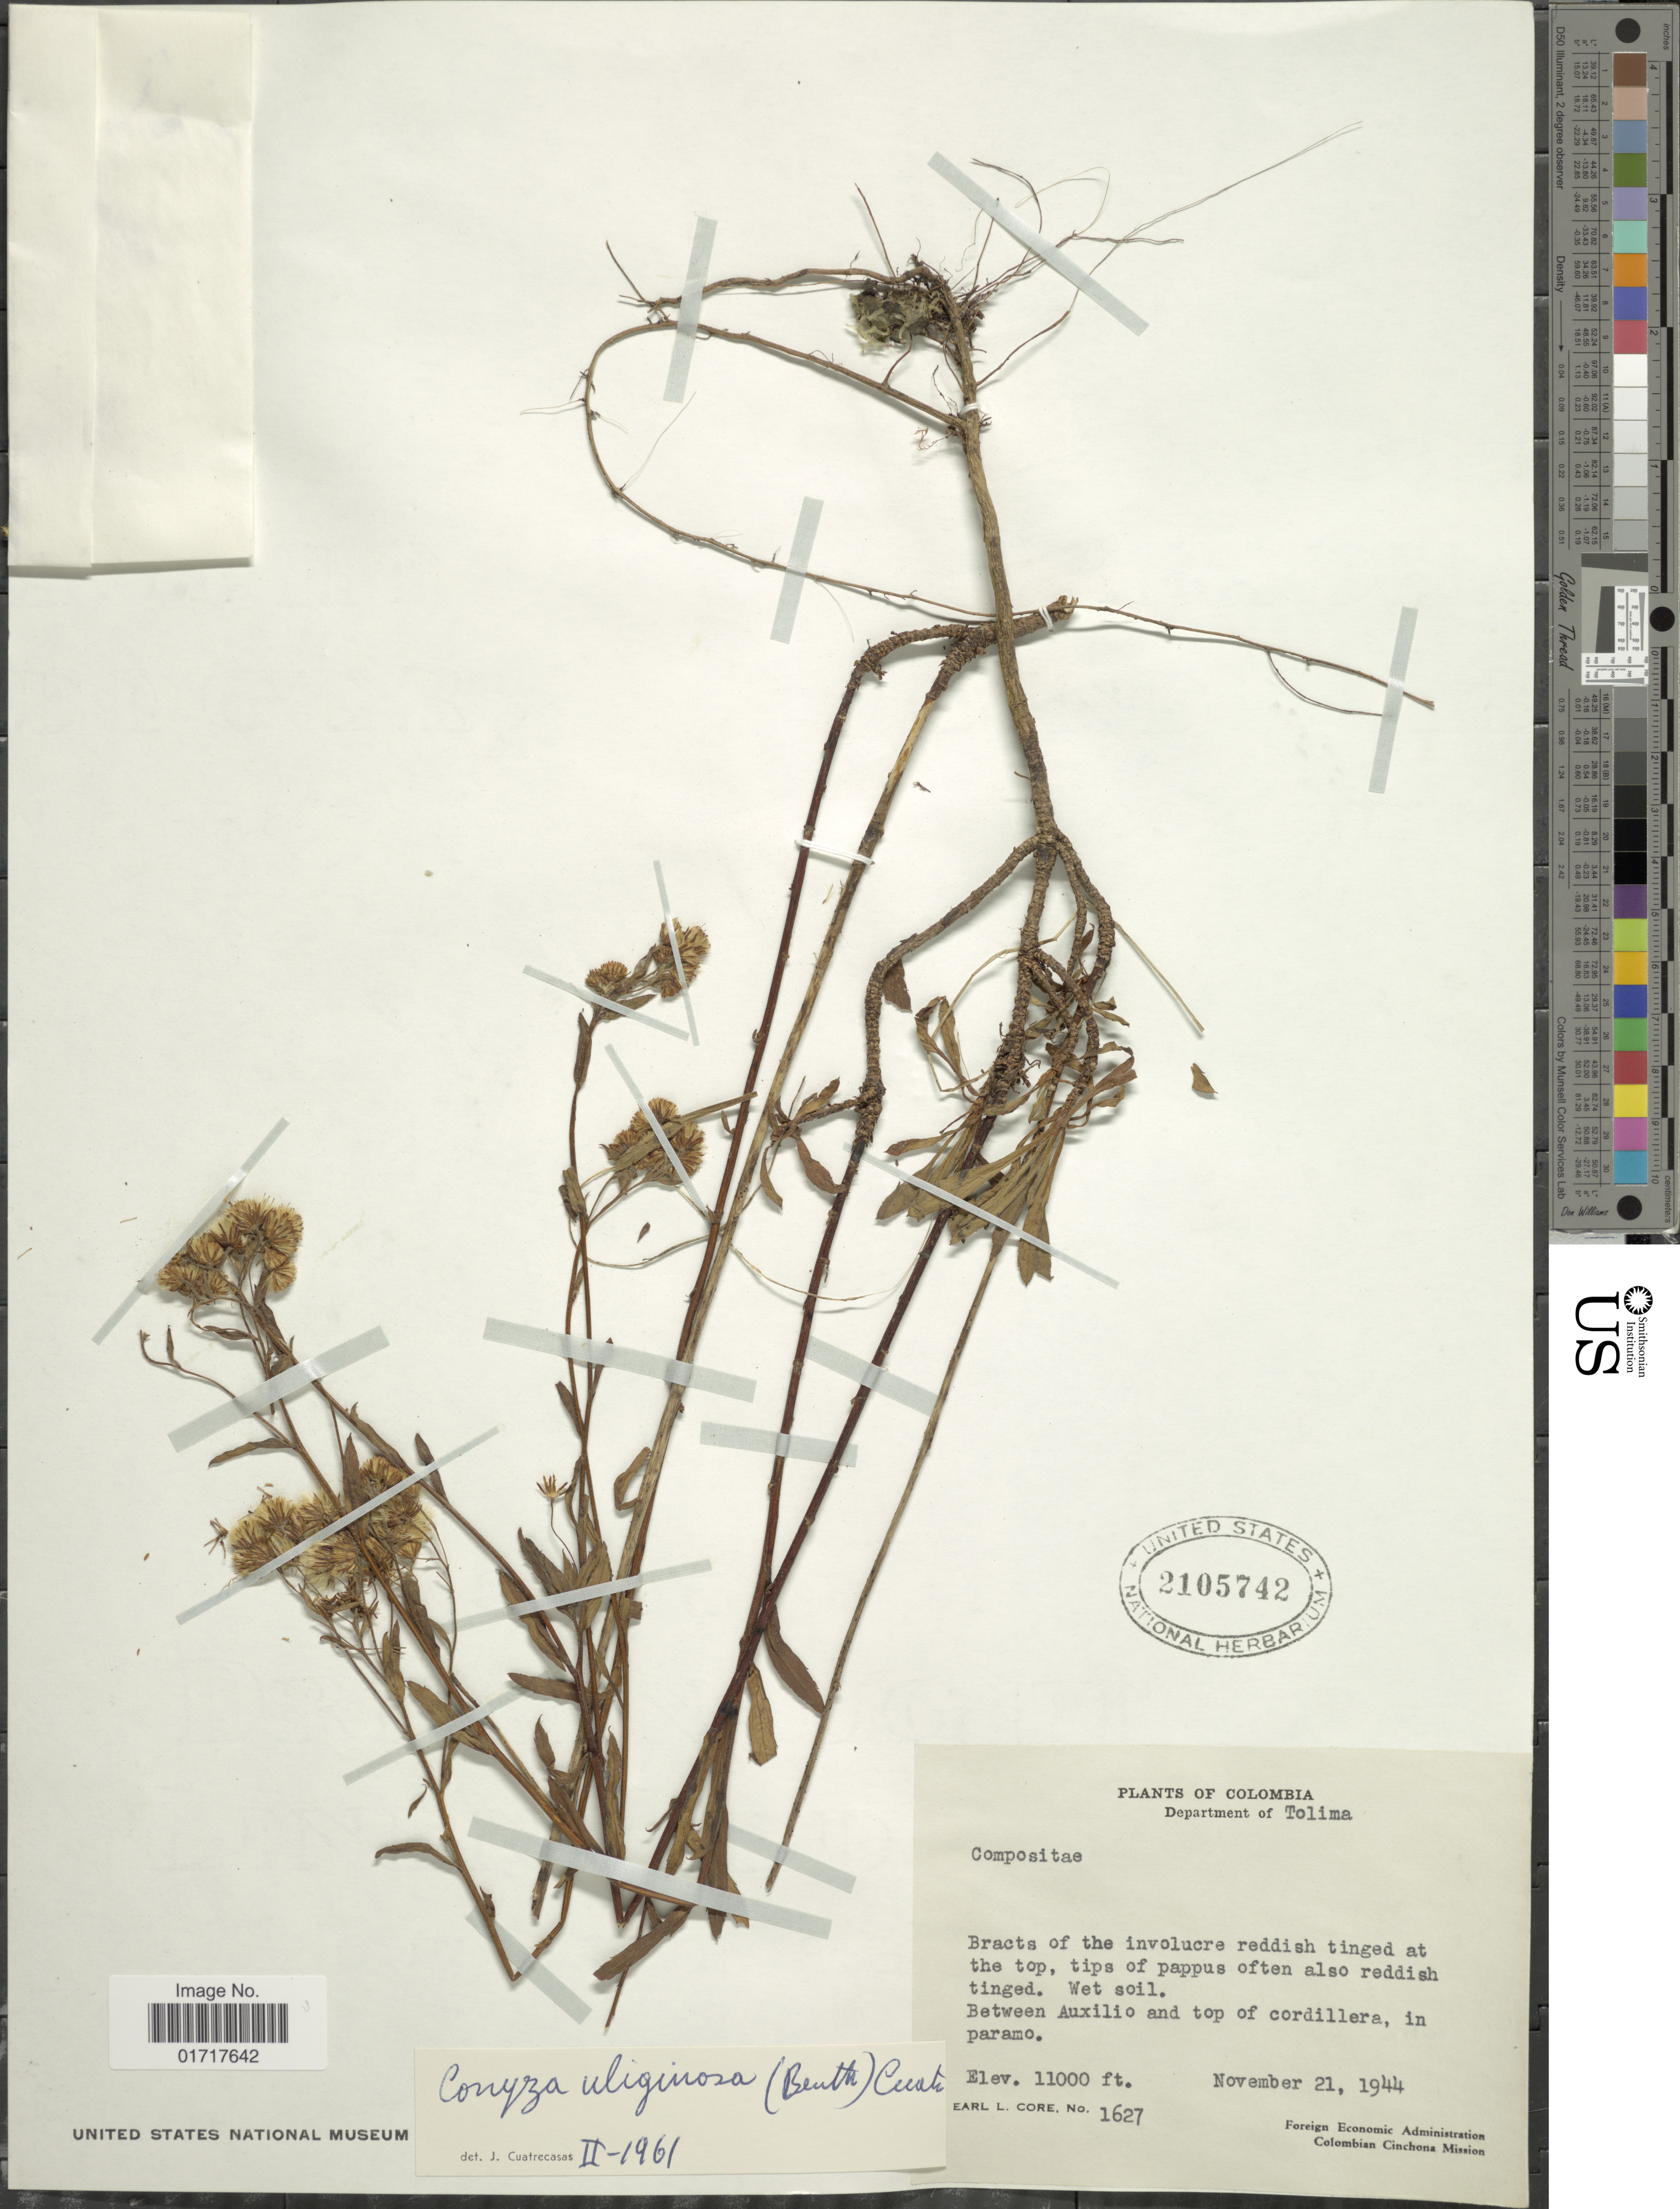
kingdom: Plantae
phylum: Tracheophyta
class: Magnoliopsida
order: Asterales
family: Asteraceae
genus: Conyza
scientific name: Conyza uliginosa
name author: (Benth.) Cuatrec.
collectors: E. L. Core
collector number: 1627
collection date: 1944-11-21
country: Colombia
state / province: Tolima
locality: Department of Tolima. Between Auxilio and top of cordillera, in paramo.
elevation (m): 3353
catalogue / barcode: US 2105742